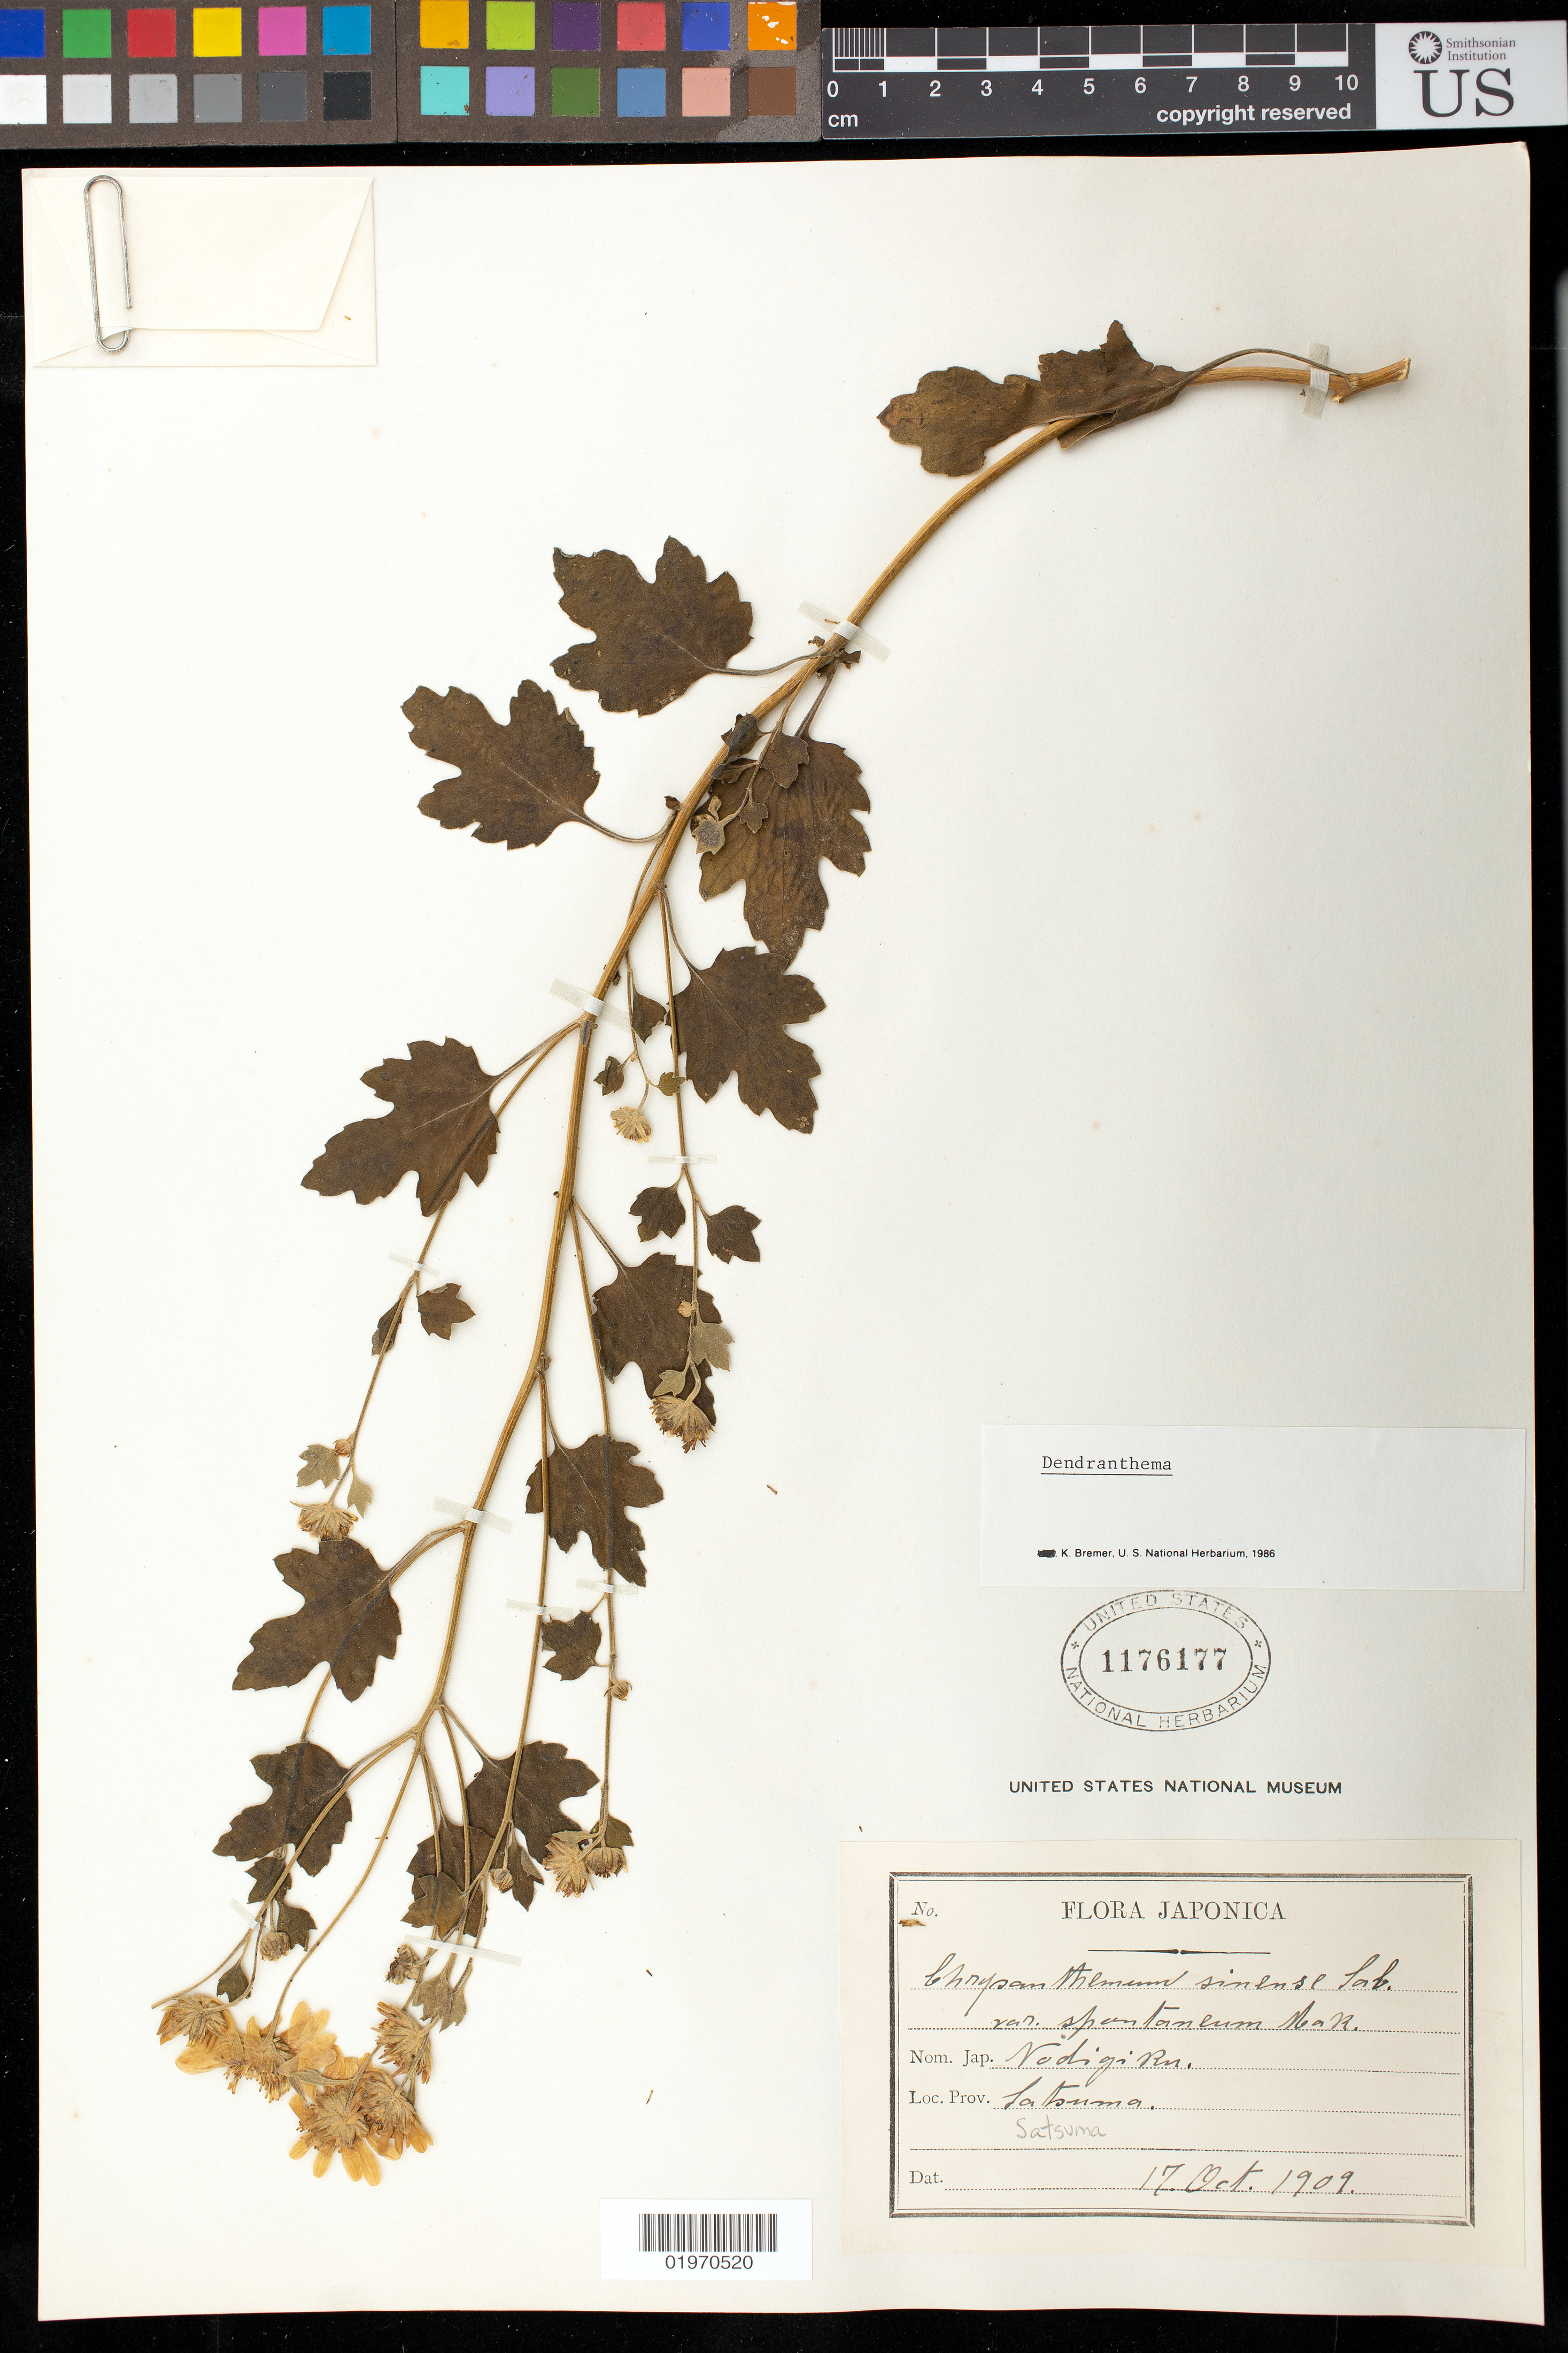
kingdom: Plantae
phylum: Tracheophyta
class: Magnoliopsida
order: Asterales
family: Asteraceae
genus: Dendranthema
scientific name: Dendranthema sp.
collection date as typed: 17 Oct 1909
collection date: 1909-10-17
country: Japan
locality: Satsuma Province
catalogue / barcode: US 1176177